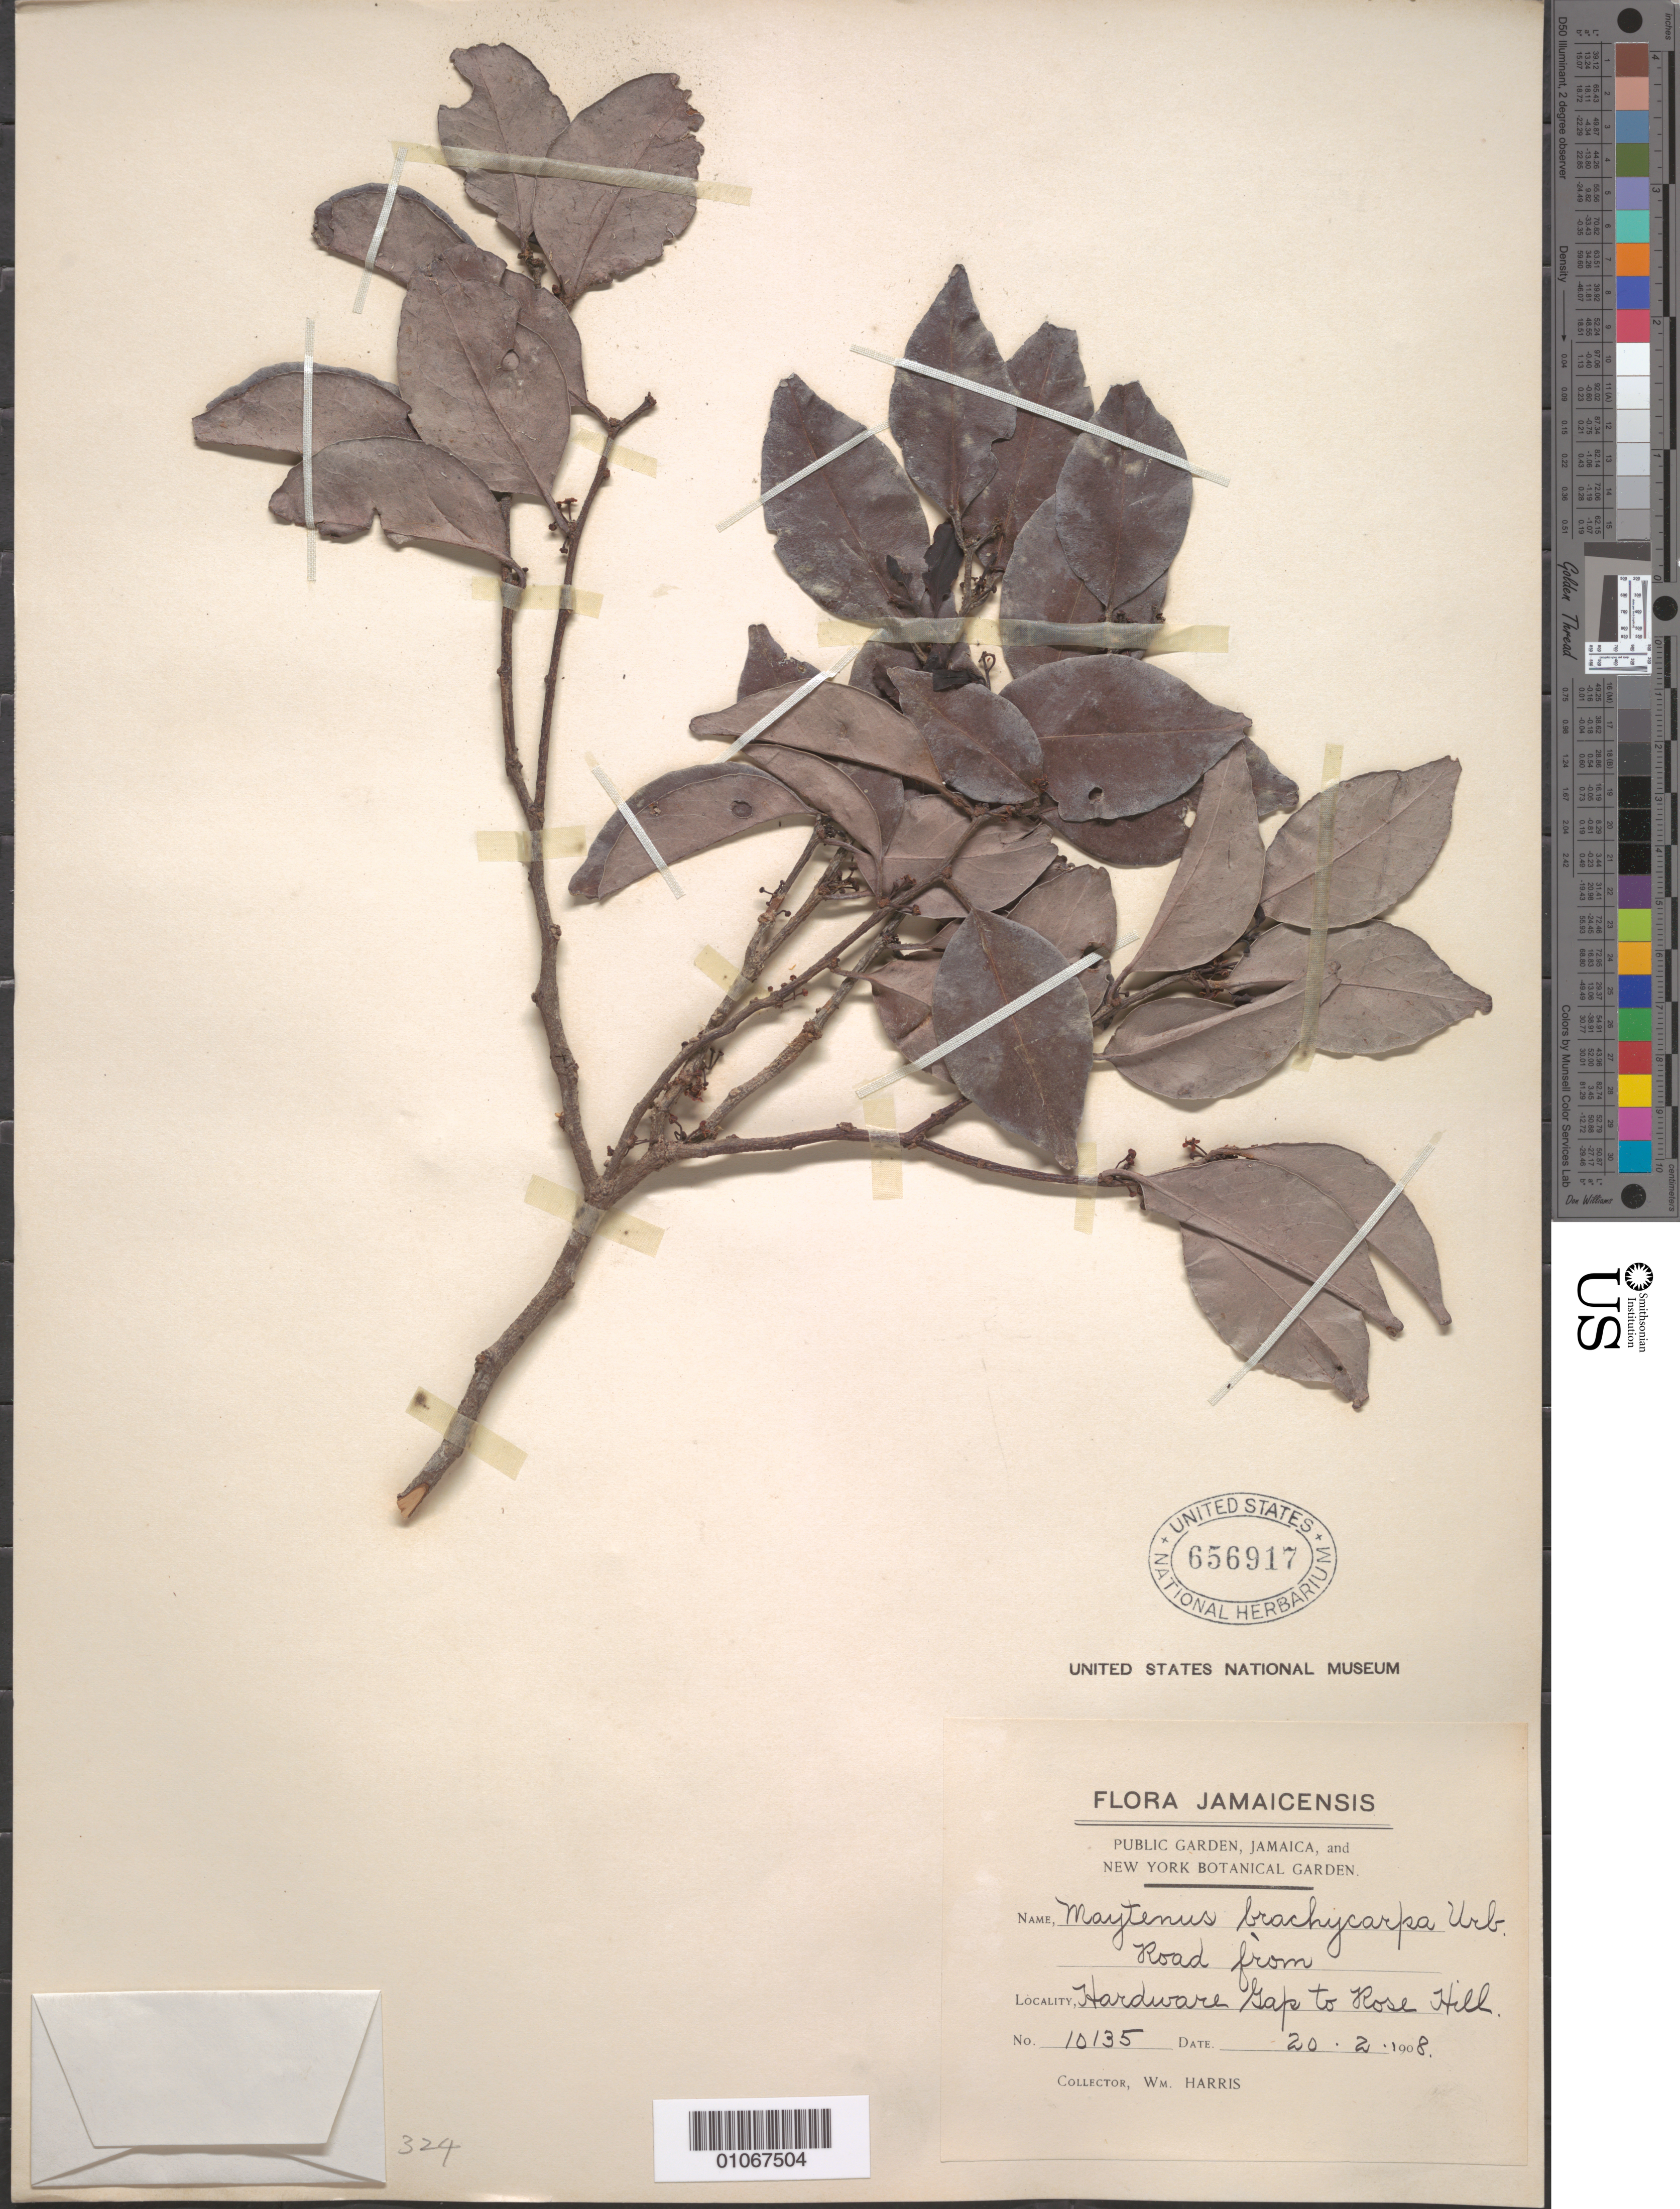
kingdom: Plantae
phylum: Tracheophyta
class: Magnoliopsida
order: Celastrales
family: Celastraceae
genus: Maytenus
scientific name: Maytenus brachycarpa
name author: Urb.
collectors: W. Harris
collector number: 1035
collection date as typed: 20 Feb 1908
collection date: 1908-02-20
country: Jamaica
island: Jamaica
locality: Road from Hardware Gap to Rose Hill.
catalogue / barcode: US 656917